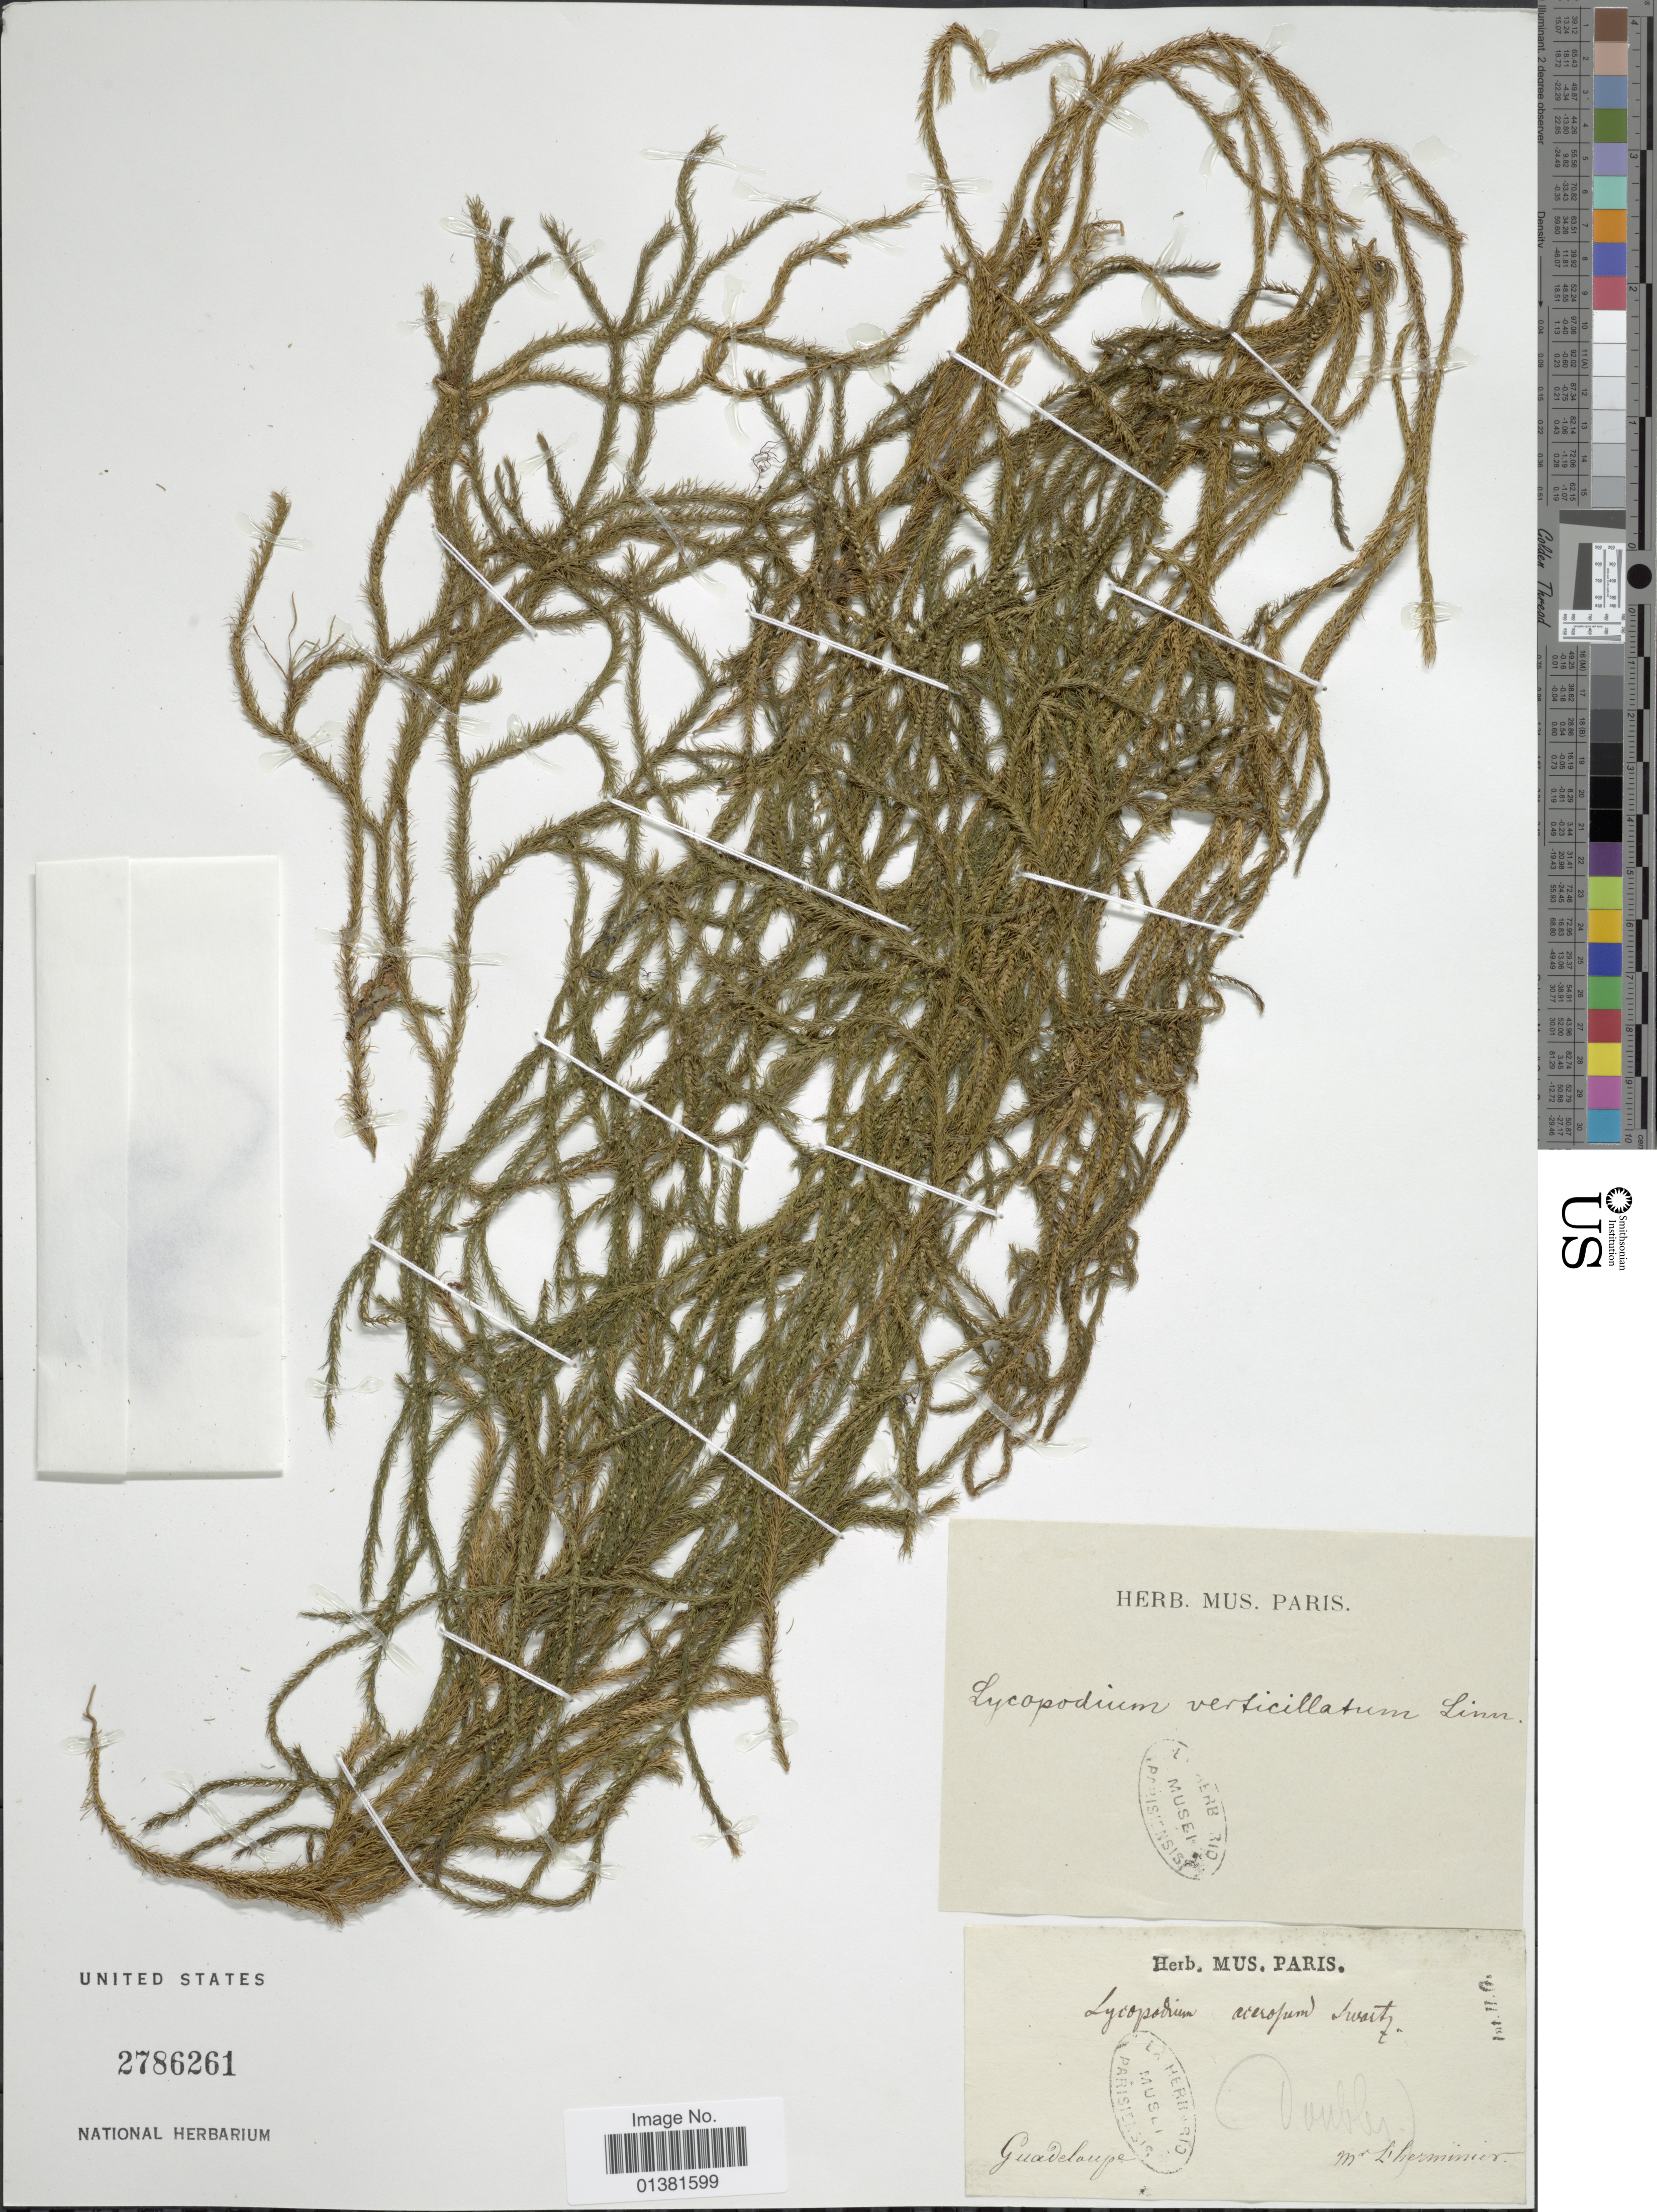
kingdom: Plantae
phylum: Tracheophyta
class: Lycopodiopsida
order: Lycopodiales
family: Lycopodiaceae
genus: Phlegmariurus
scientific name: Phlegmariurus filiformis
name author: (Sw.) W.H. Wagner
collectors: M. L'Herminier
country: Guadeloupe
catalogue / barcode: US 2786261